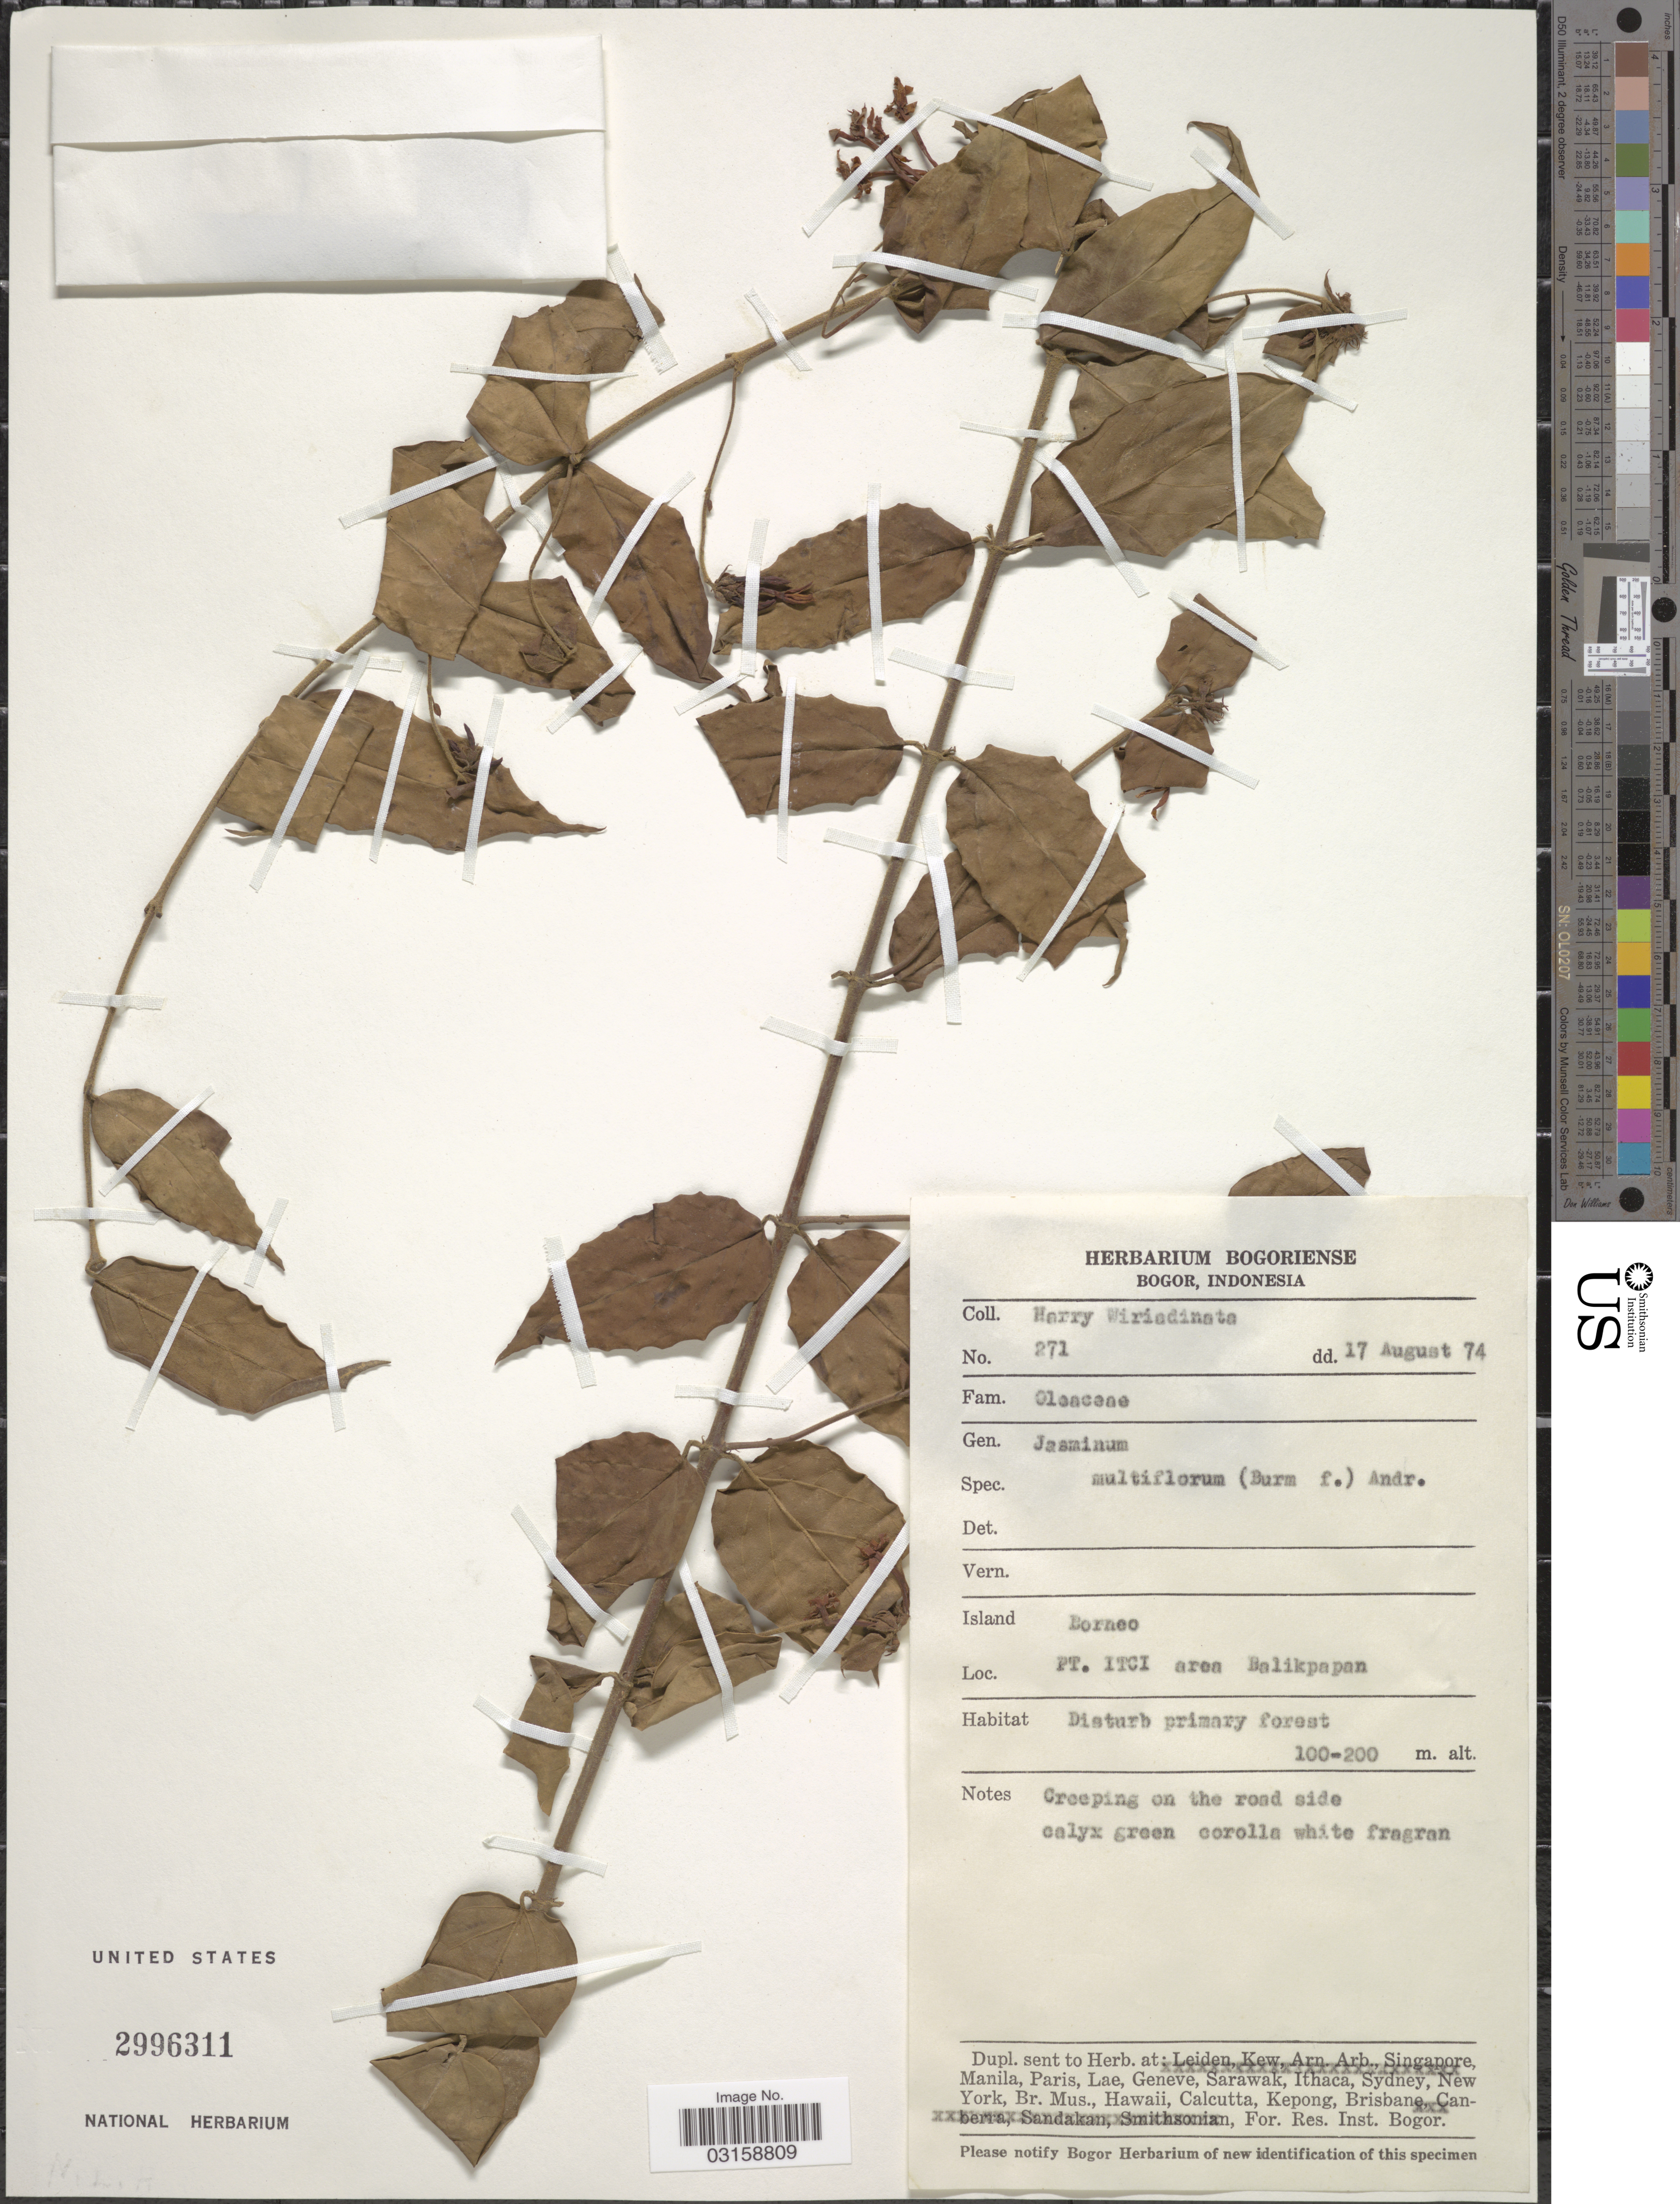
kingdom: Plantae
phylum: Tracheophyta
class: Magnoliopsida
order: Lamiales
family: Oleaceae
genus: Jasminum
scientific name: Jasminum multiflorum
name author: (Burm. f.) Andrews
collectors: H. Wiriadinata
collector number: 271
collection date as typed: Transcribed d/m/y: 17/8/74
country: Indonesia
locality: Island Borneo. PT. ITCI area Balikpapan.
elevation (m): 100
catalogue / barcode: US 2996311